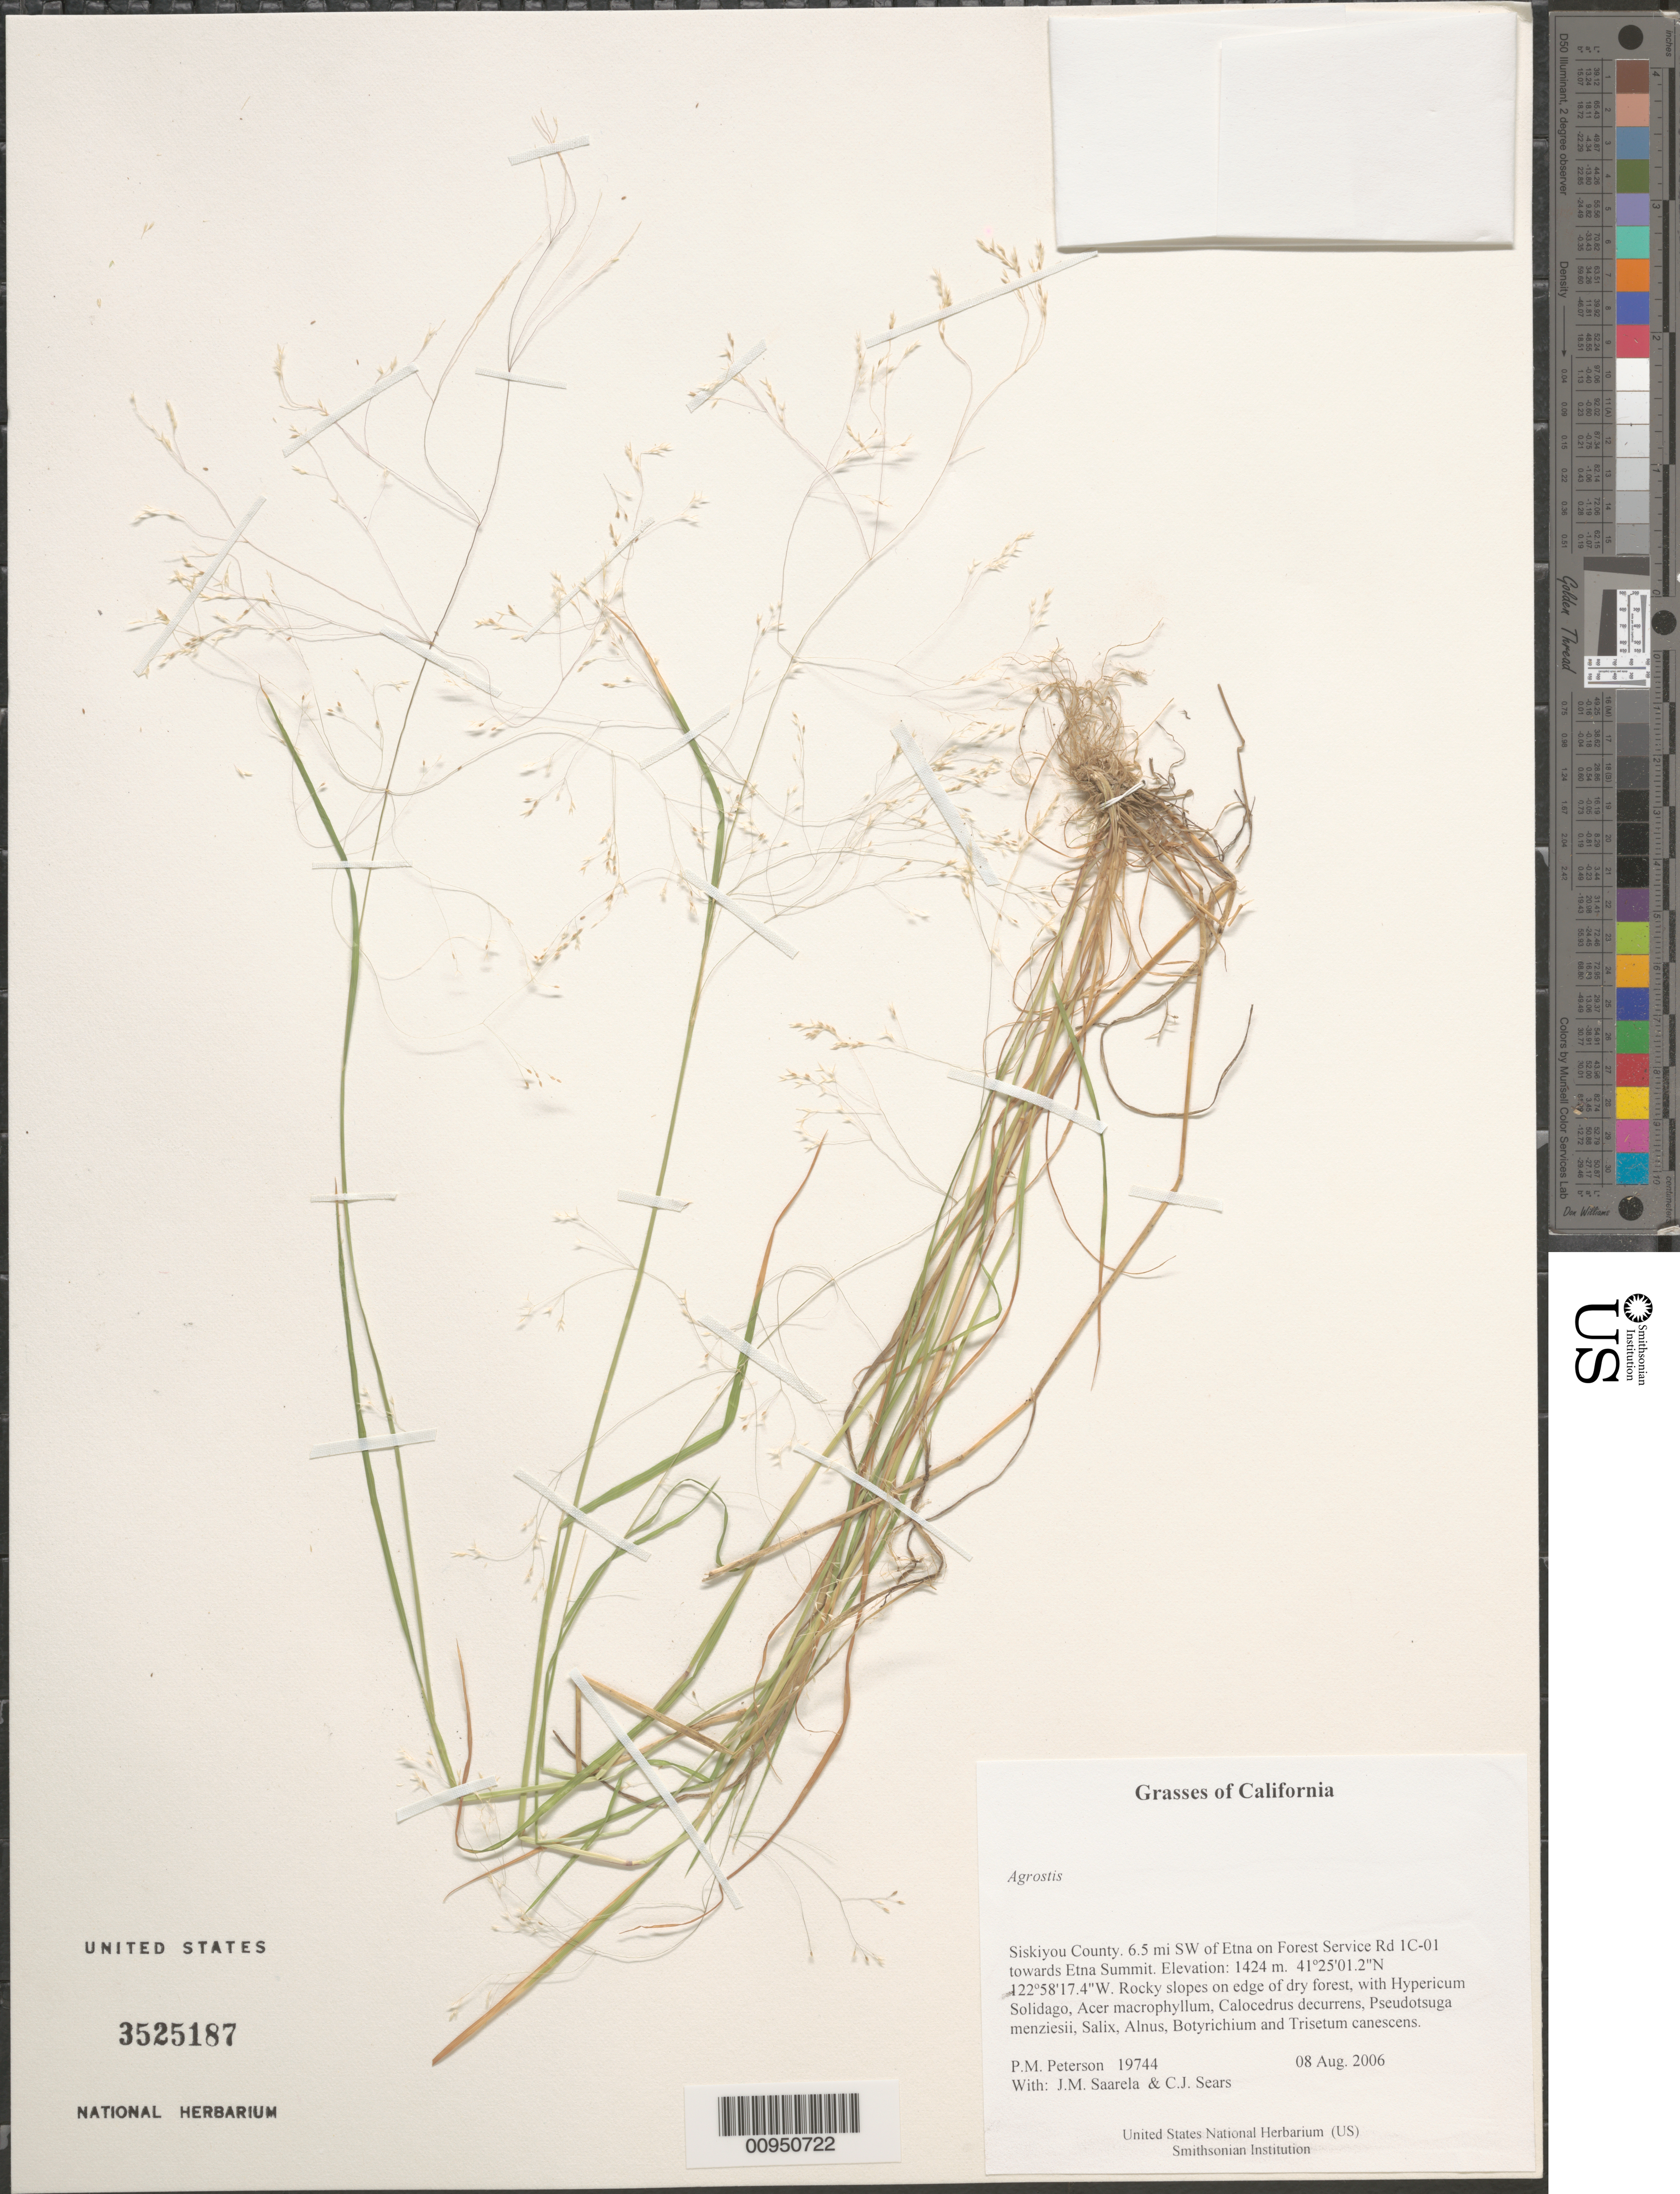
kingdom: Plantae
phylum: Tracheophyta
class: Liliopsida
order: Poales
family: Poaceae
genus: Agrostis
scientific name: Agrostis sp.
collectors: P. M. Peterson, J. Saarela & C. Sears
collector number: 19744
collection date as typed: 08 Aug 2006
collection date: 2006-08-08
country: United States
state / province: California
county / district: Siskiyou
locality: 6.5 mi SW of Etna on Forest Service Rd 1C-01 towards Etna Summit.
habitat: Rocky slopes on edge of dry forest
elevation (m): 1424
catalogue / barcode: US 3525187